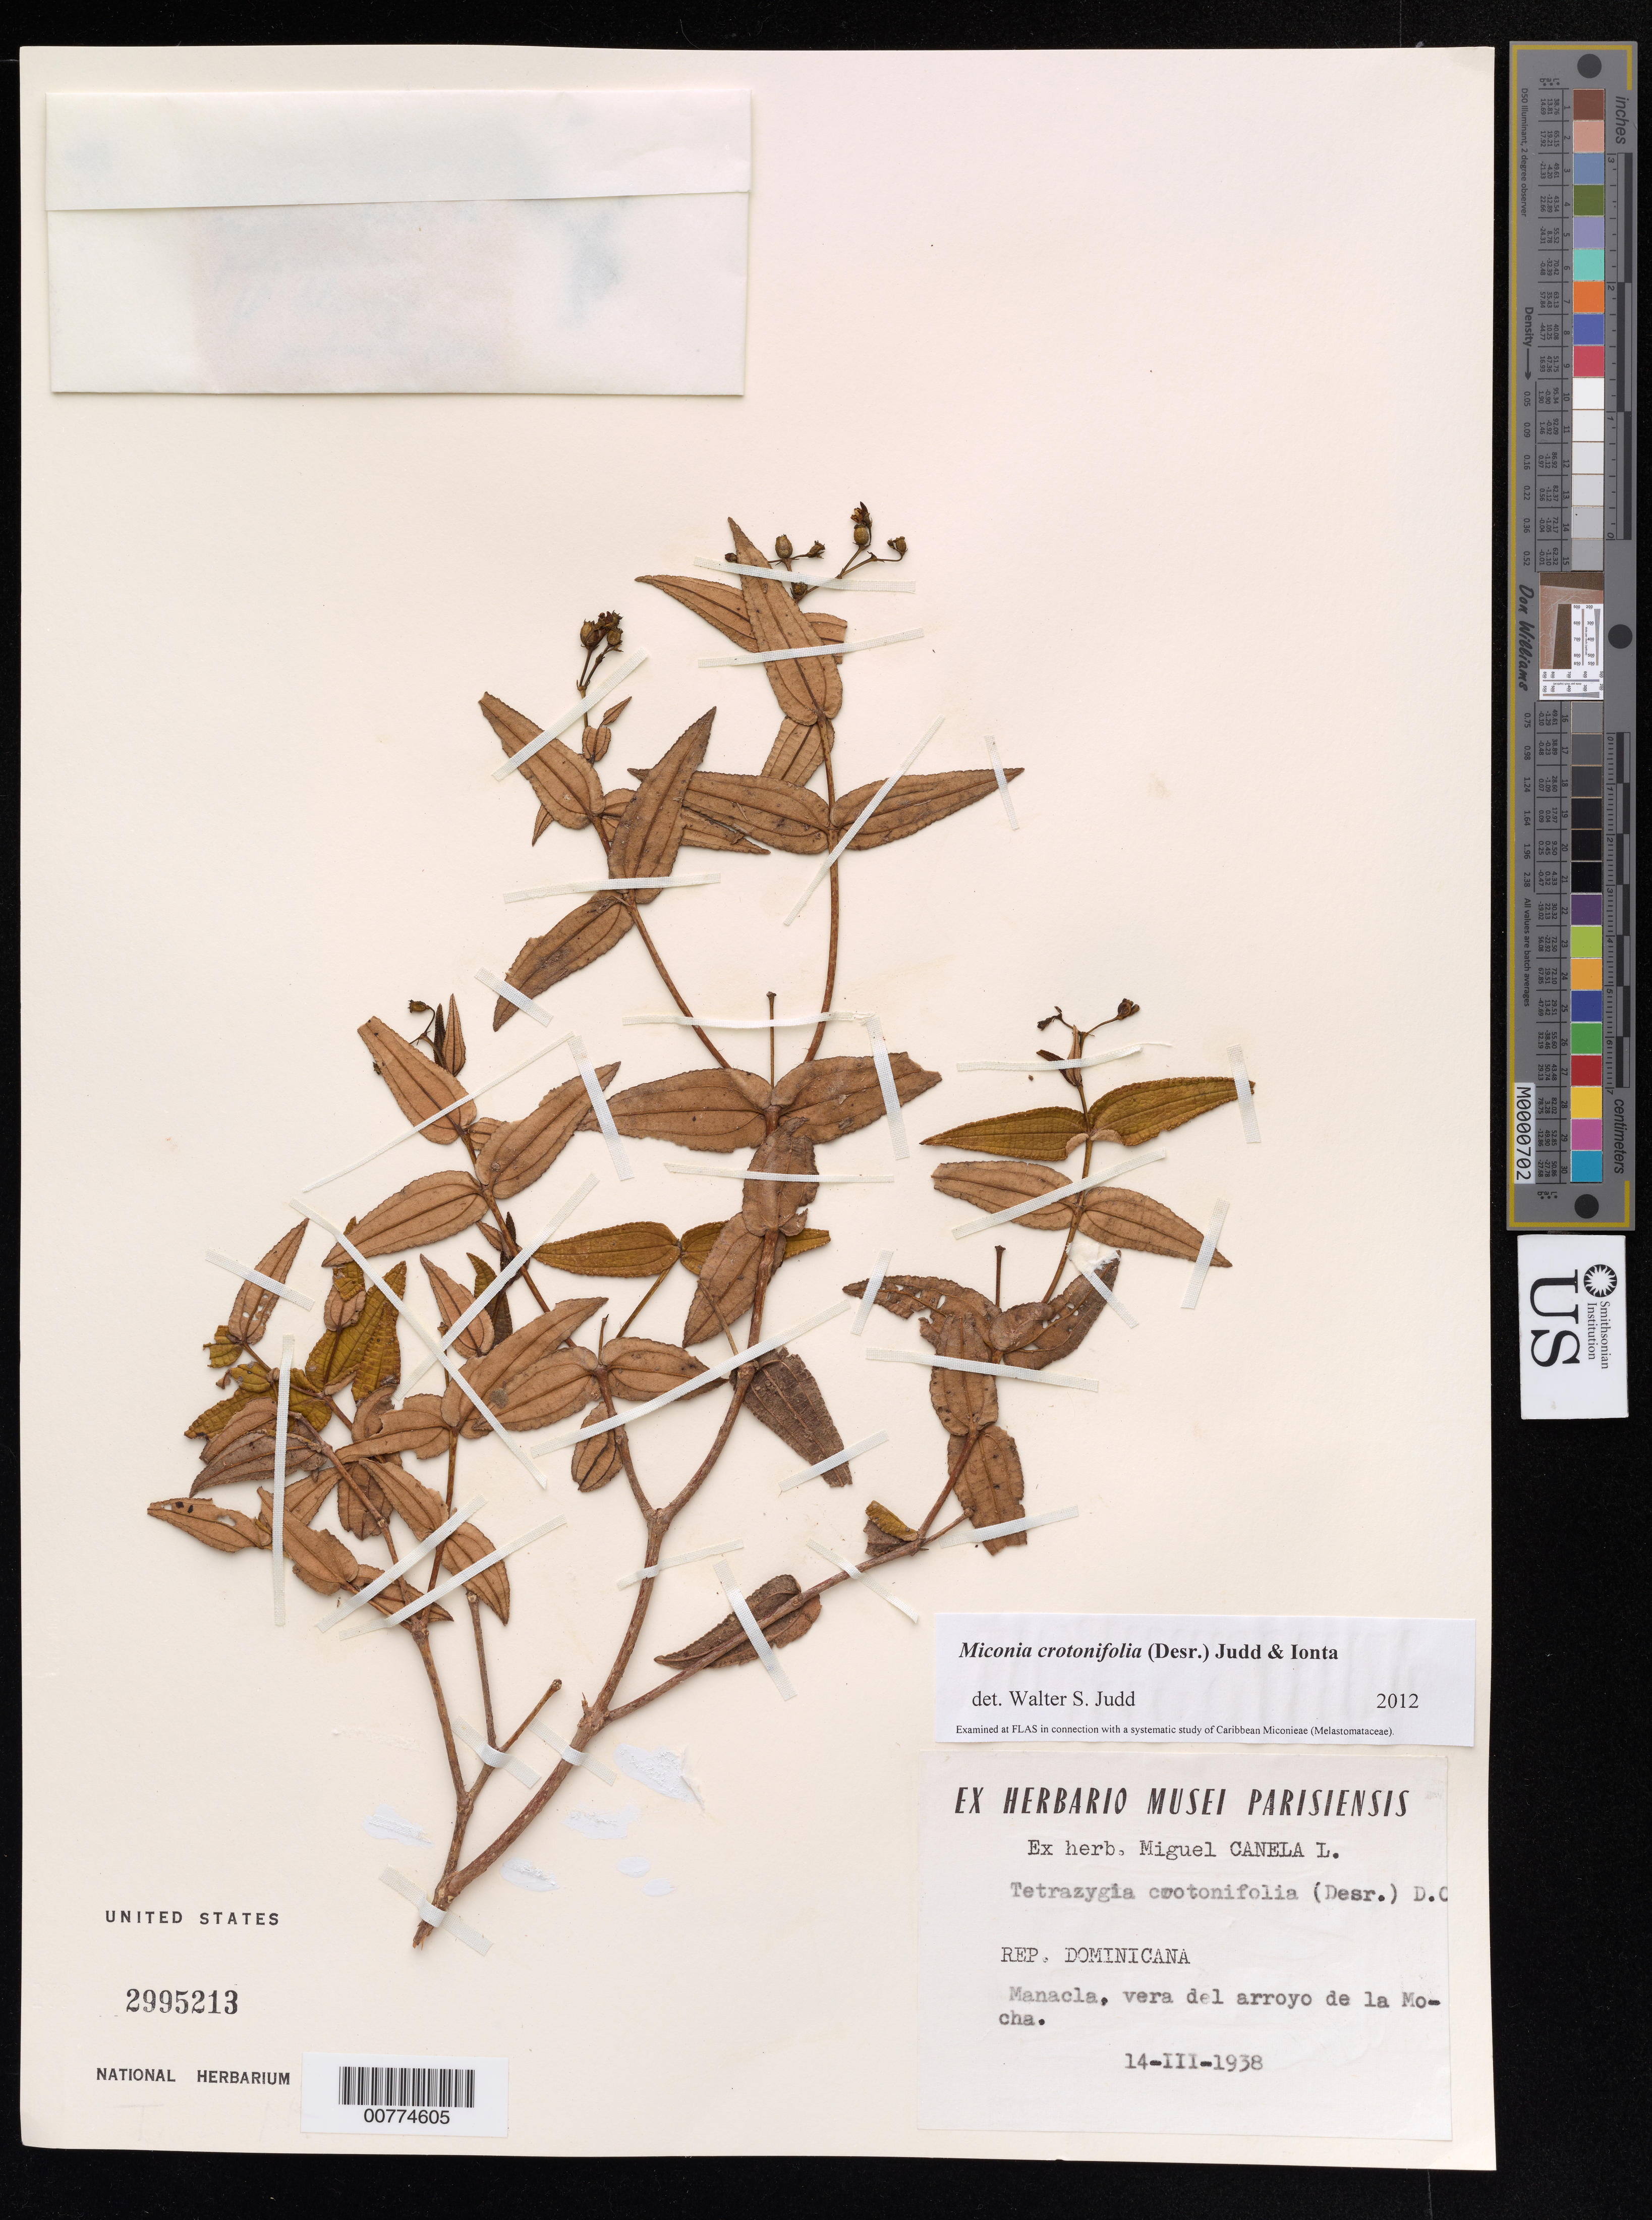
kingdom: Plantae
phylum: Tracheophyta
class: Magnoliopsida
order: Myrtales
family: Melastomataceae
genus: Miconia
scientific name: Miconia crotonifolia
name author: (Desr.) Judd & Ionta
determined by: Judd, Walter S.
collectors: M. Canela Lazaro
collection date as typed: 14 Mar 1938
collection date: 1938-03-14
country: Dominican Republic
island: Hispaniola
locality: Manacla, near La Mocha stream.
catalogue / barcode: US 2995213